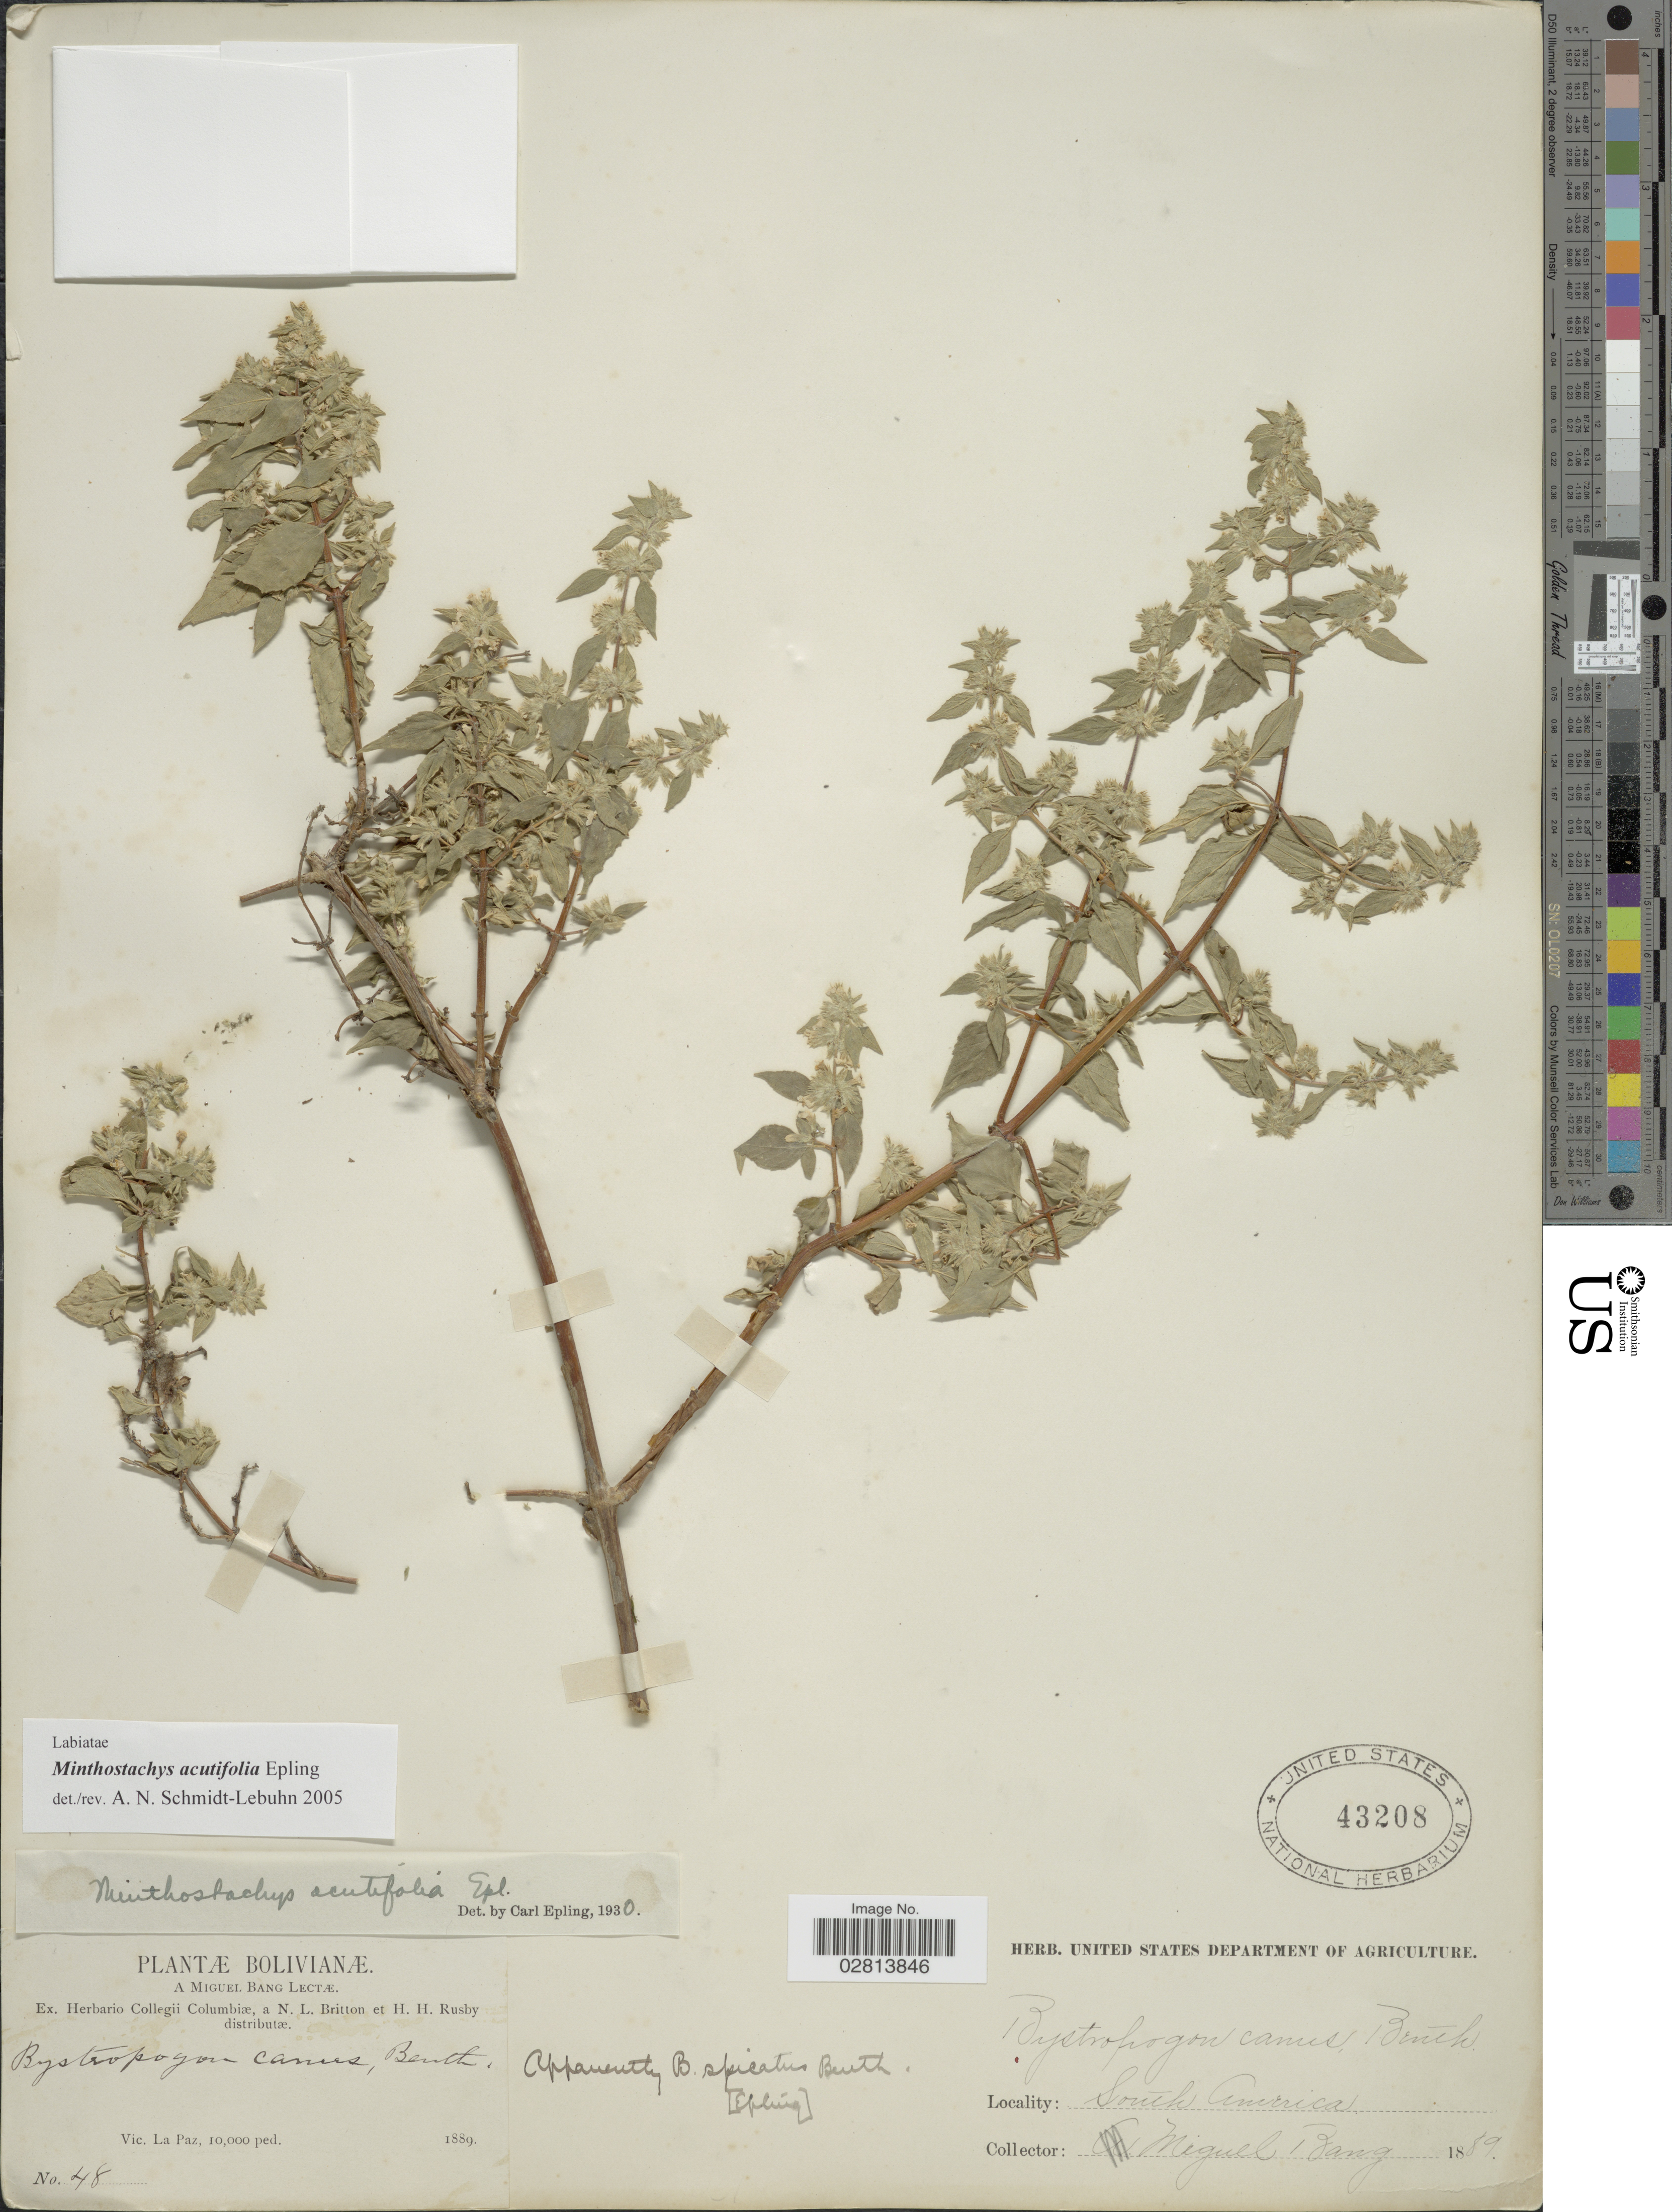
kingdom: Plantae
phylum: Tracheophyta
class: Magnoliopsida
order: Lamiales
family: Lamiaceae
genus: Minthostachys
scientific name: Minthostachys acutifolia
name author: Epling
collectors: M. Bang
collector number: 48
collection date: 1889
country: Bolivia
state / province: La Paz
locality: Vic. La Paz.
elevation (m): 3048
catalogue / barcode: US 43208